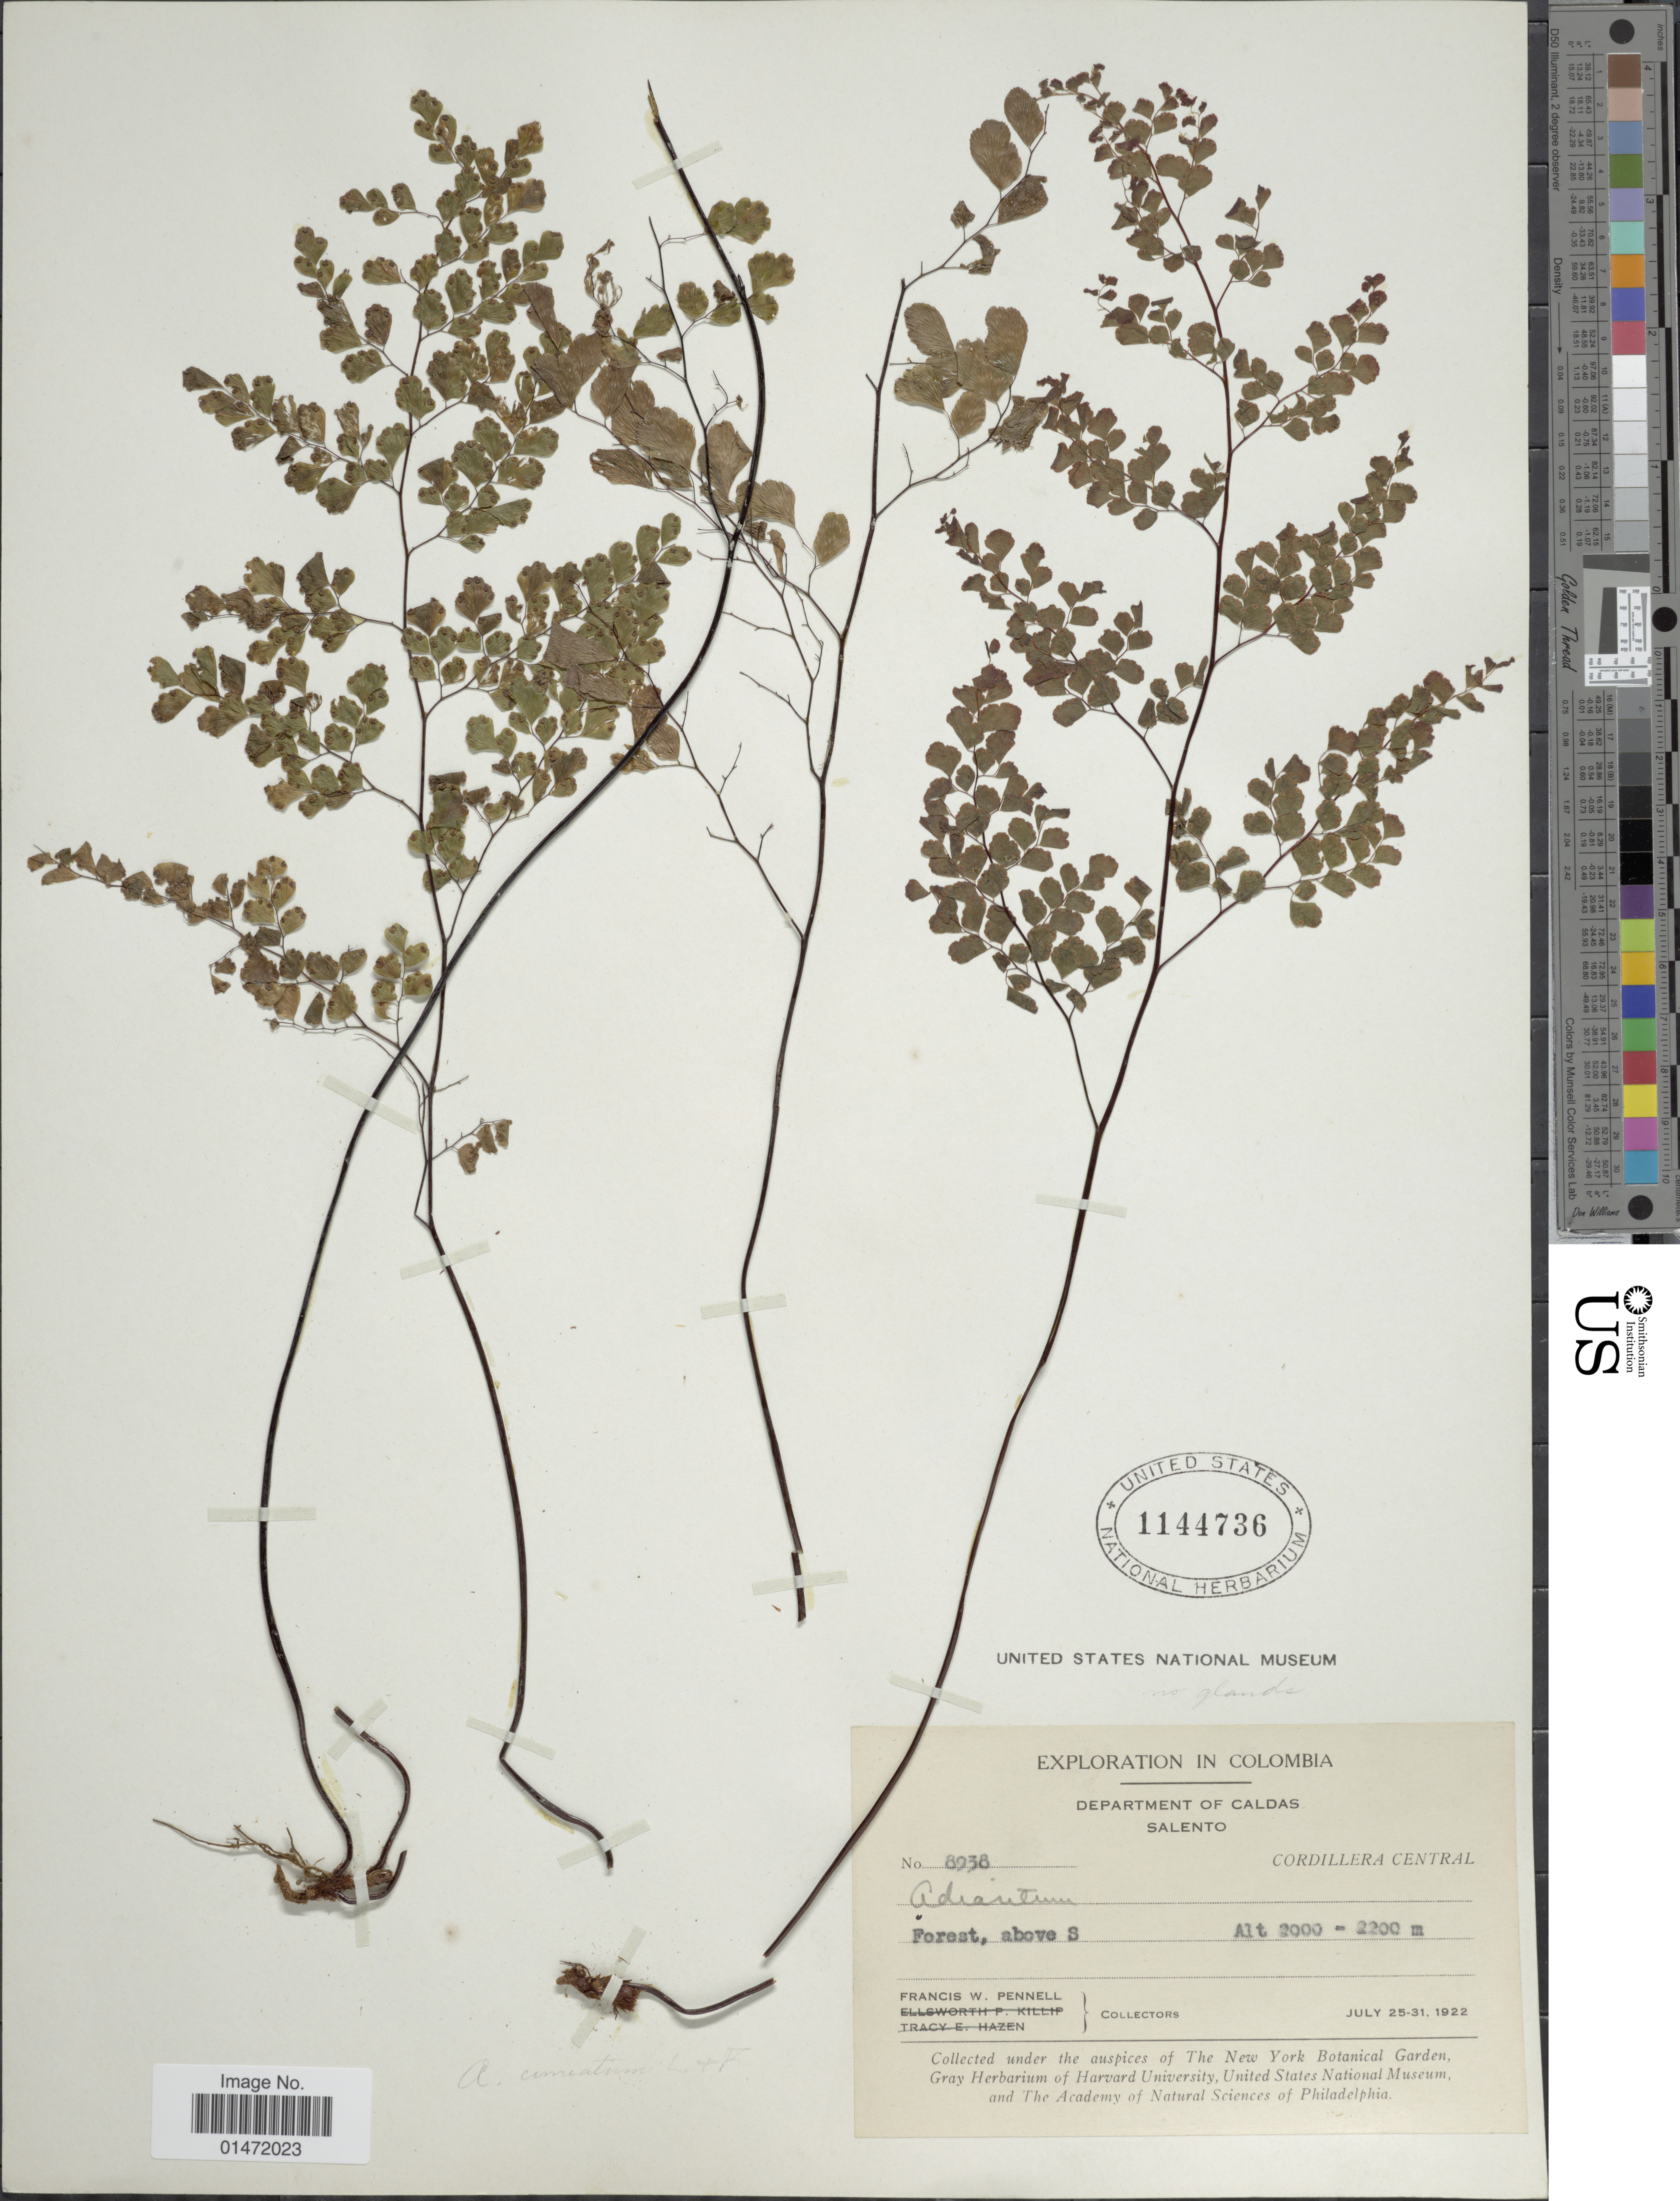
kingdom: Plantae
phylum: Tracheophyta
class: Polypodiopsida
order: Polypodiales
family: Pteridaceae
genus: Adiantum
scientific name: Adiantum sp.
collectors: F. W. Pennell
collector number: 8938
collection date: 1922-07-25/1922-07-31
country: Colombia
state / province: Caldas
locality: Salento. Cordillera Central. Forest, above S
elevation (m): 2000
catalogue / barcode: US 1144736